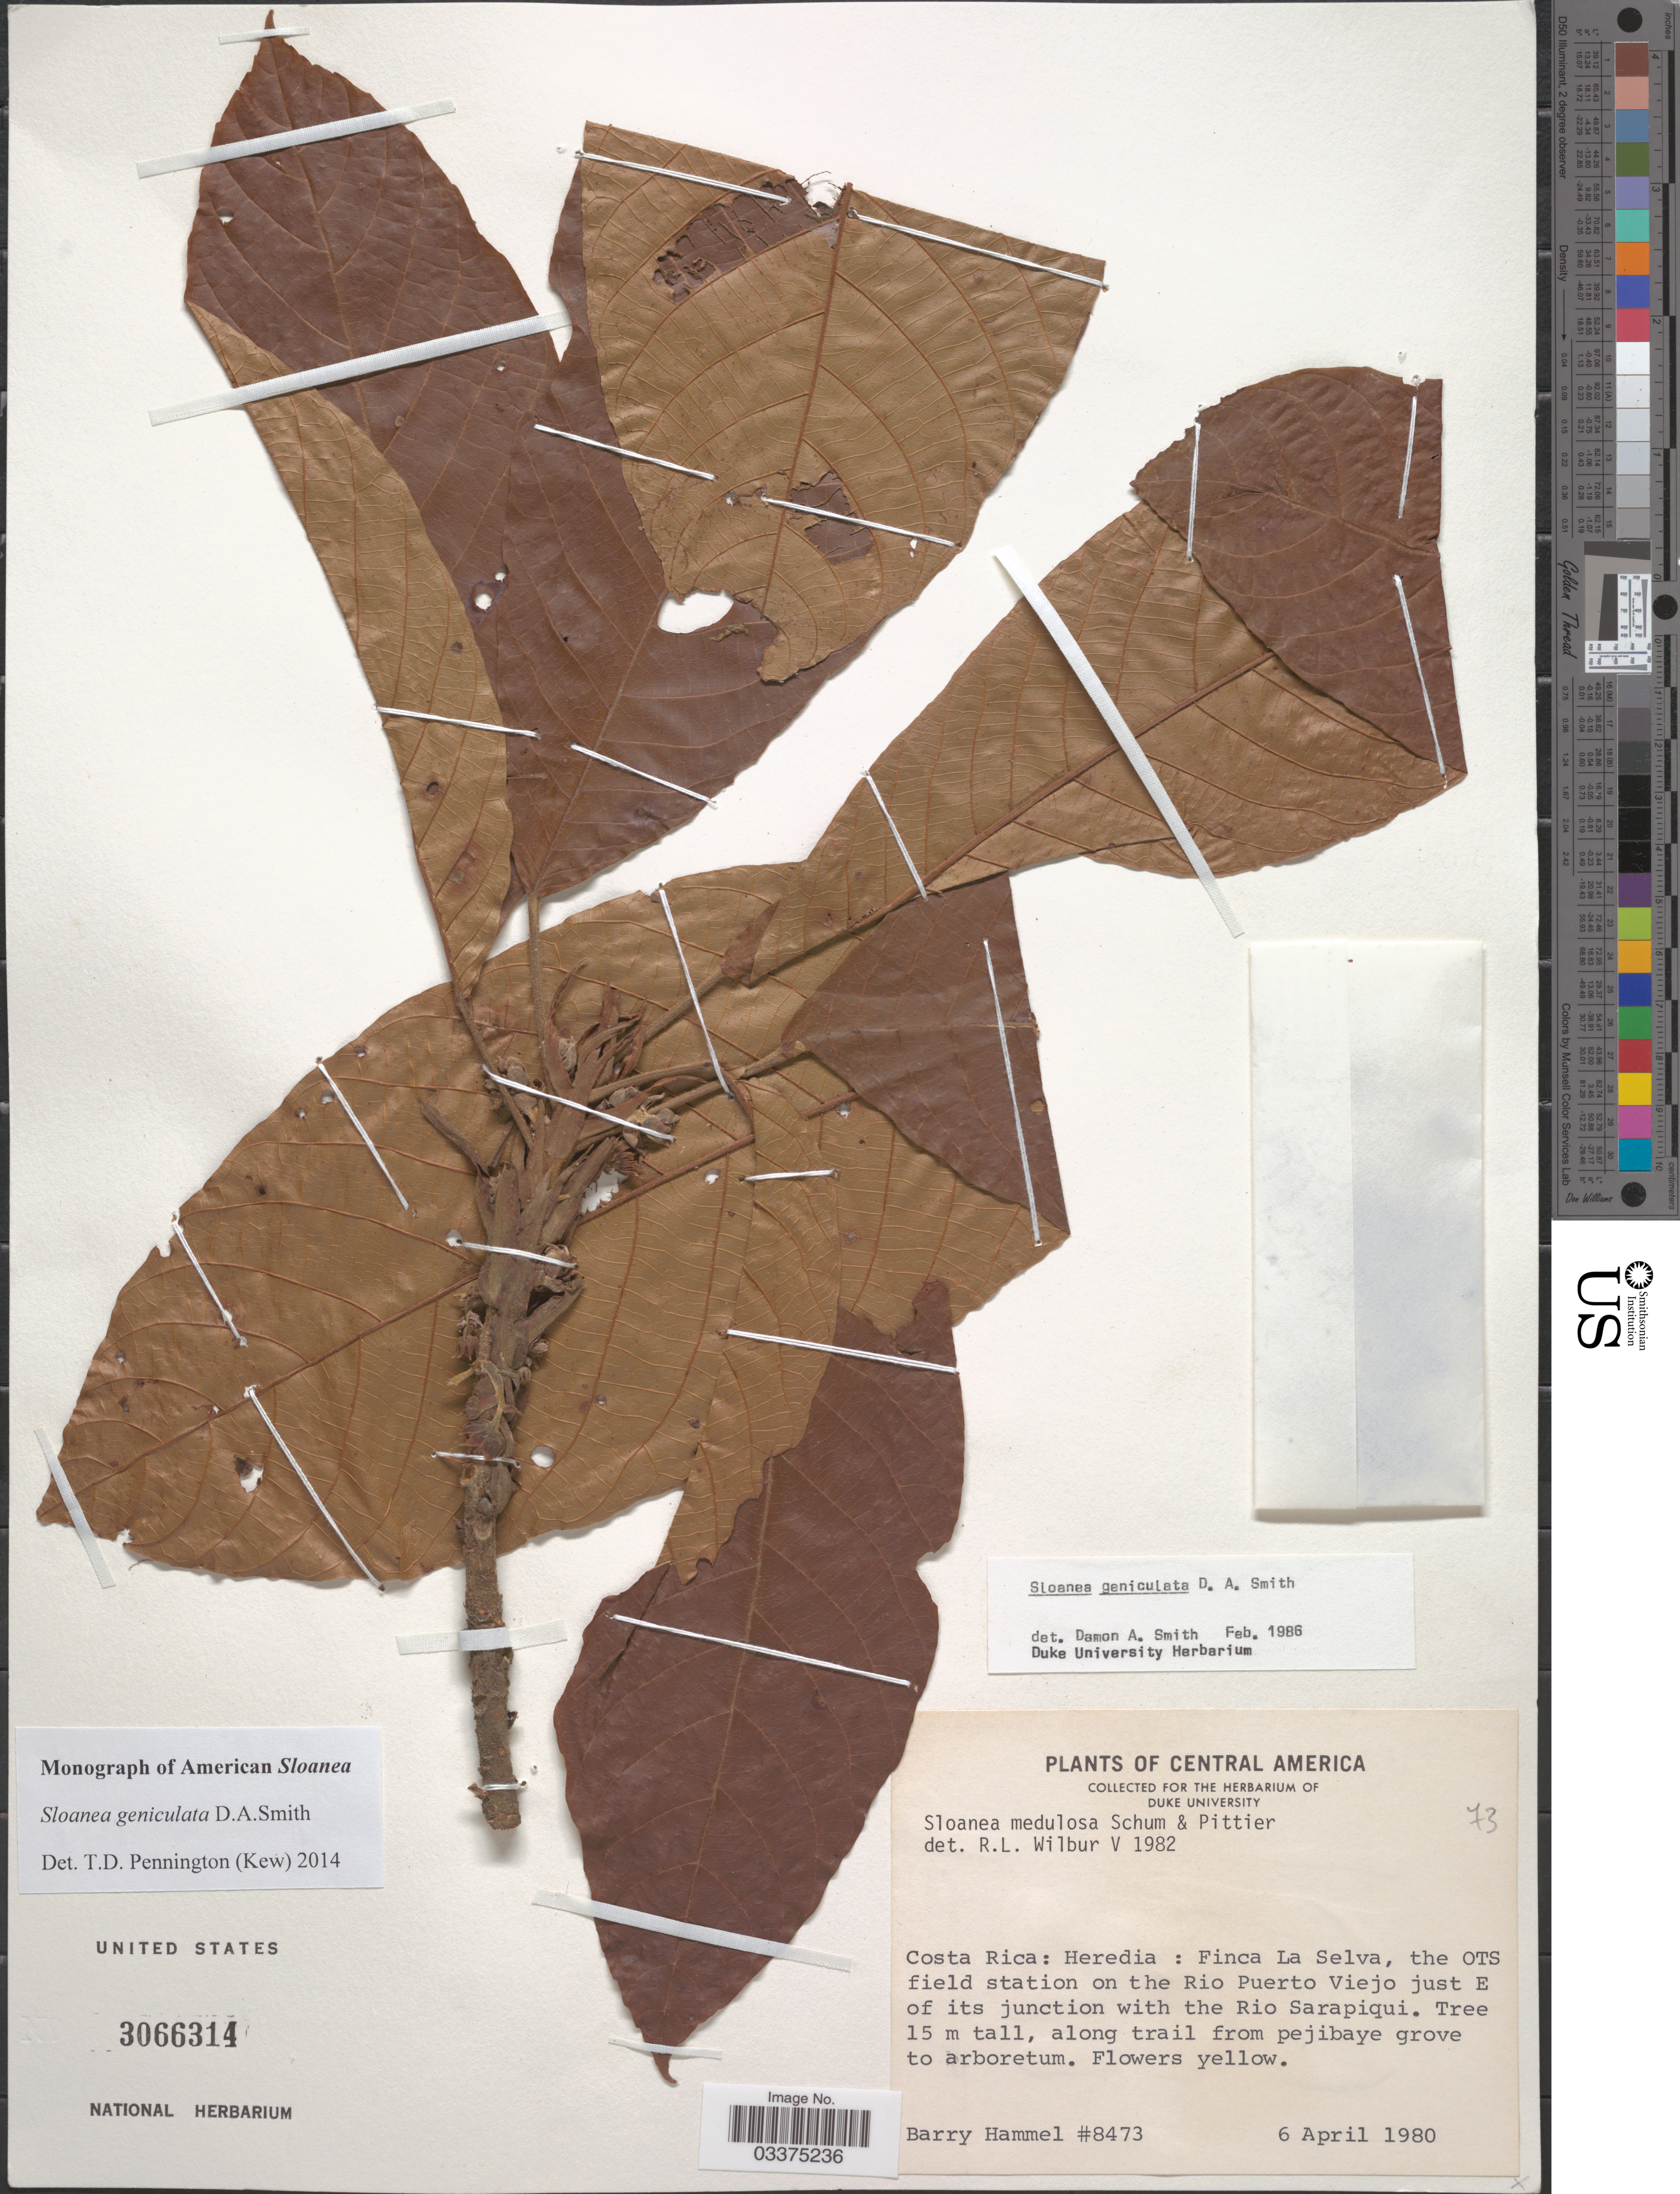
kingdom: Plantae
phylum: Tracheophyta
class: Magnoliopsida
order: Oxalidales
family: Elaeocarpaceae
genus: Sloanea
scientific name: Sloanea geniculata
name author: Dam. A. Sm.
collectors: B. Hammel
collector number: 8473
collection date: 1980-04-06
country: Costa Rica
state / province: Heredia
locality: Finca La Selva, the OTS field station on the Rio Puerto Viejo just E of its junction with the Rio Sarapiqui.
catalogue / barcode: US 3066314